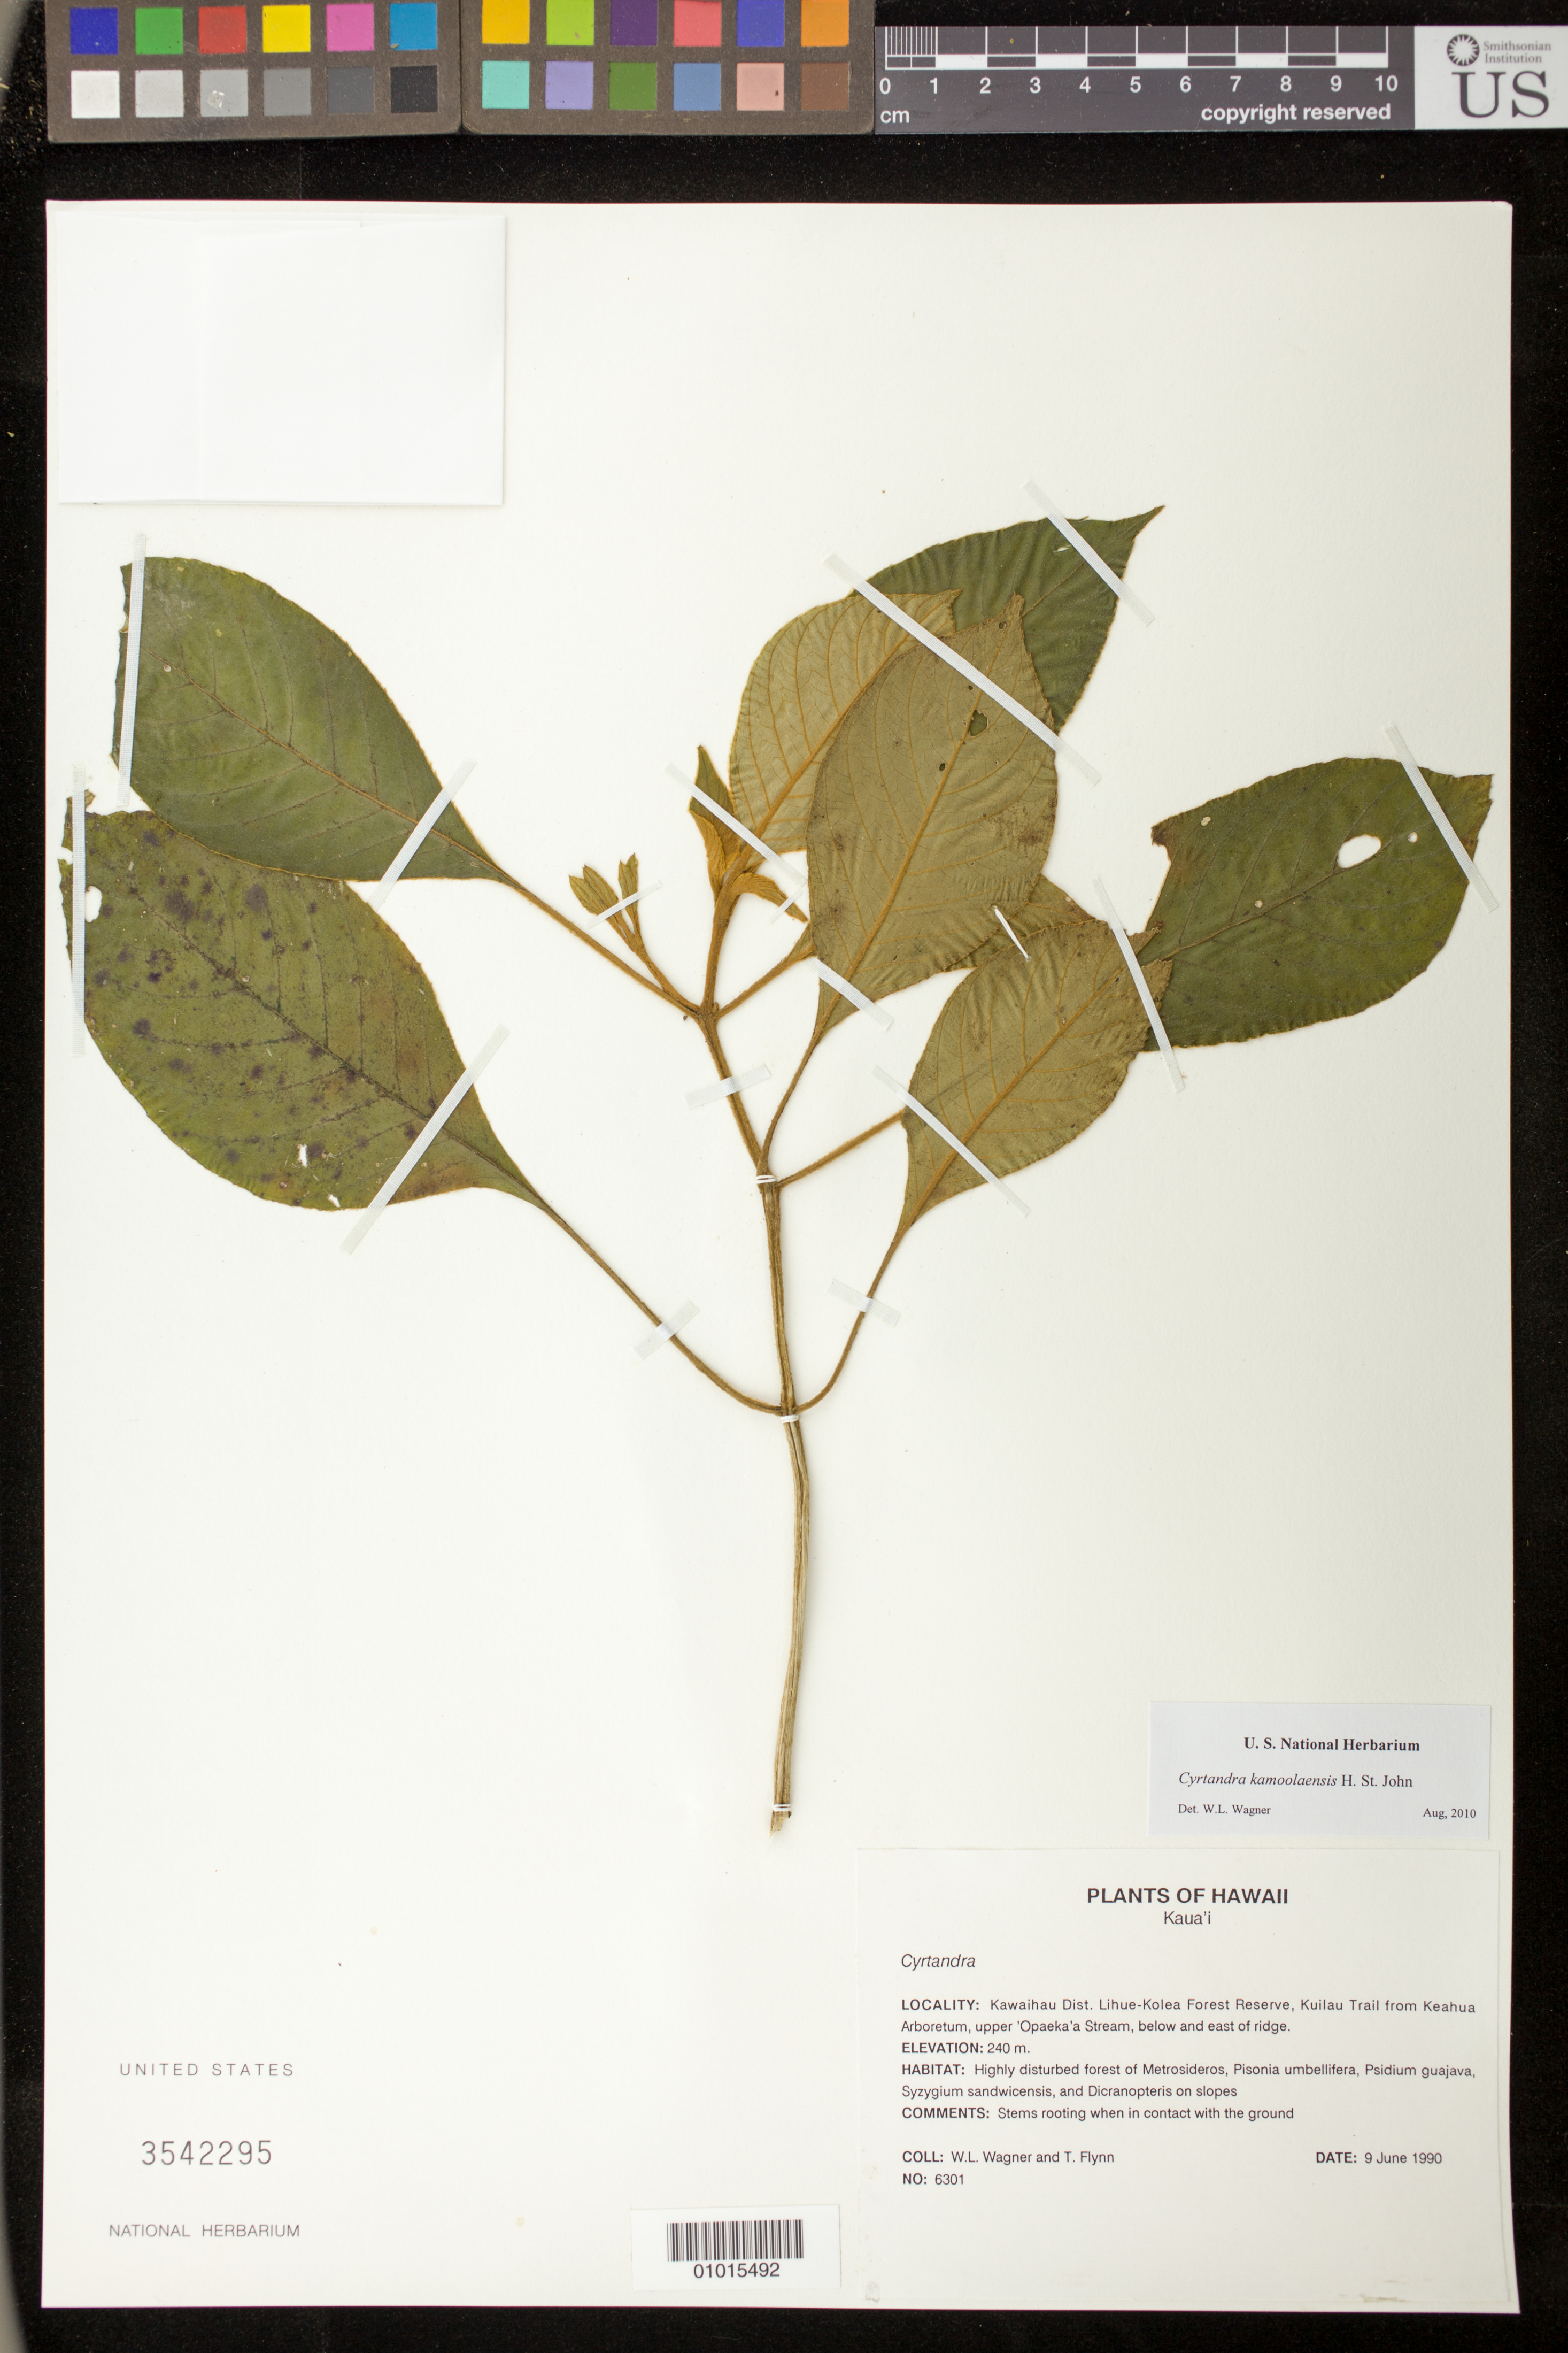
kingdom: Plantae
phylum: Tracheophyta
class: Magnoliopsida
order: Lamiales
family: Gesneriaceae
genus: Cyrtandra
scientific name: Cyrtandra kamoolaensis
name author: H. St. John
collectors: W. L. Wagner & T. W. Flynn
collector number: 6301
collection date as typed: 9 Jun 1990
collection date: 1990-06-09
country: United States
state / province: Hawaii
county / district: Kauai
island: Kaua'i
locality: Kawaihau District, Lihue-Kolea Forest Reserve, Kuilau Trail from Keahua Arboretum, upper Opaekaa Stream, below and east of ridge.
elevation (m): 240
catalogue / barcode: US 3542295